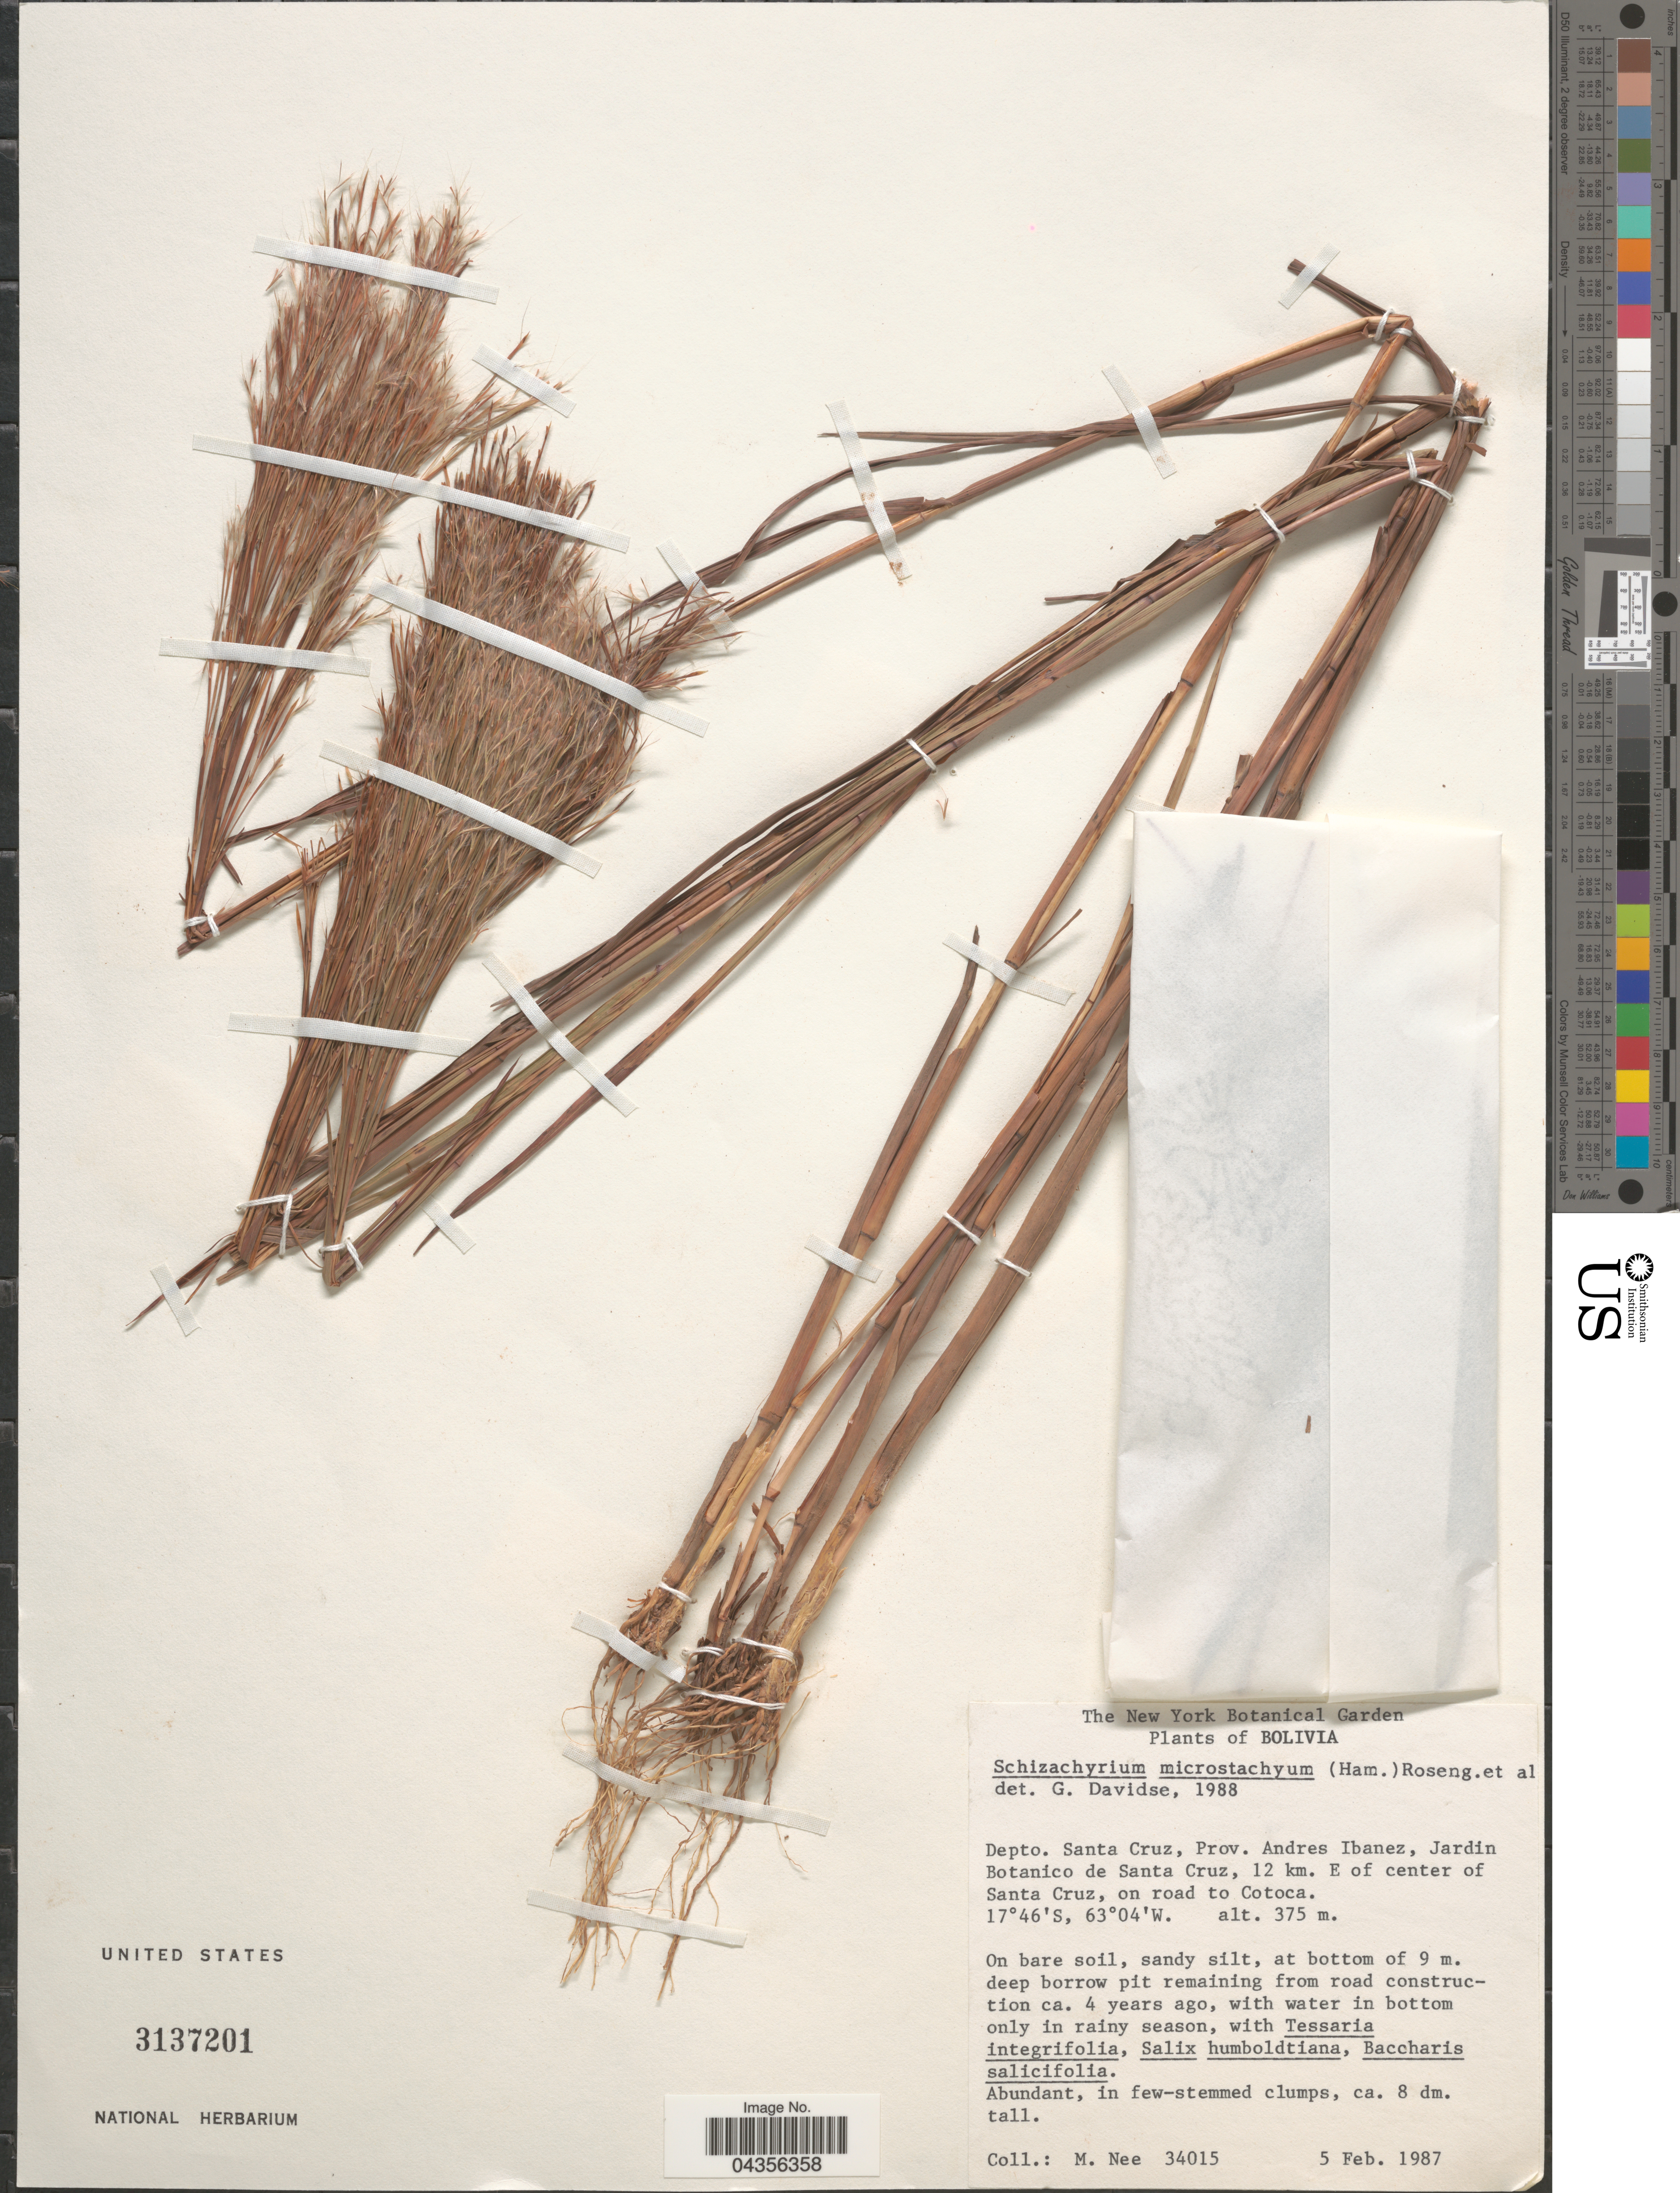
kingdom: Plantae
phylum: Tracheophyta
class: Liliopsida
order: Poales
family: Poaceae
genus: Schizachyrium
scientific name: Schizachyrium microstachyum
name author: (Desv. ex Ham.) Roseng. et al.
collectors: M. Nee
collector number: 34015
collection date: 1987-02-05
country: Bolivia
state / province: Santa Cruz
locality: Depto. Santa Cruz, Prov. Andres Ibanez, Jardin Botanico de Santa Cruz, 12 km. E of center of Santa Cruz, on road to Cotoca.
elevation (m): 375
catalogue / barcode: US 3137201